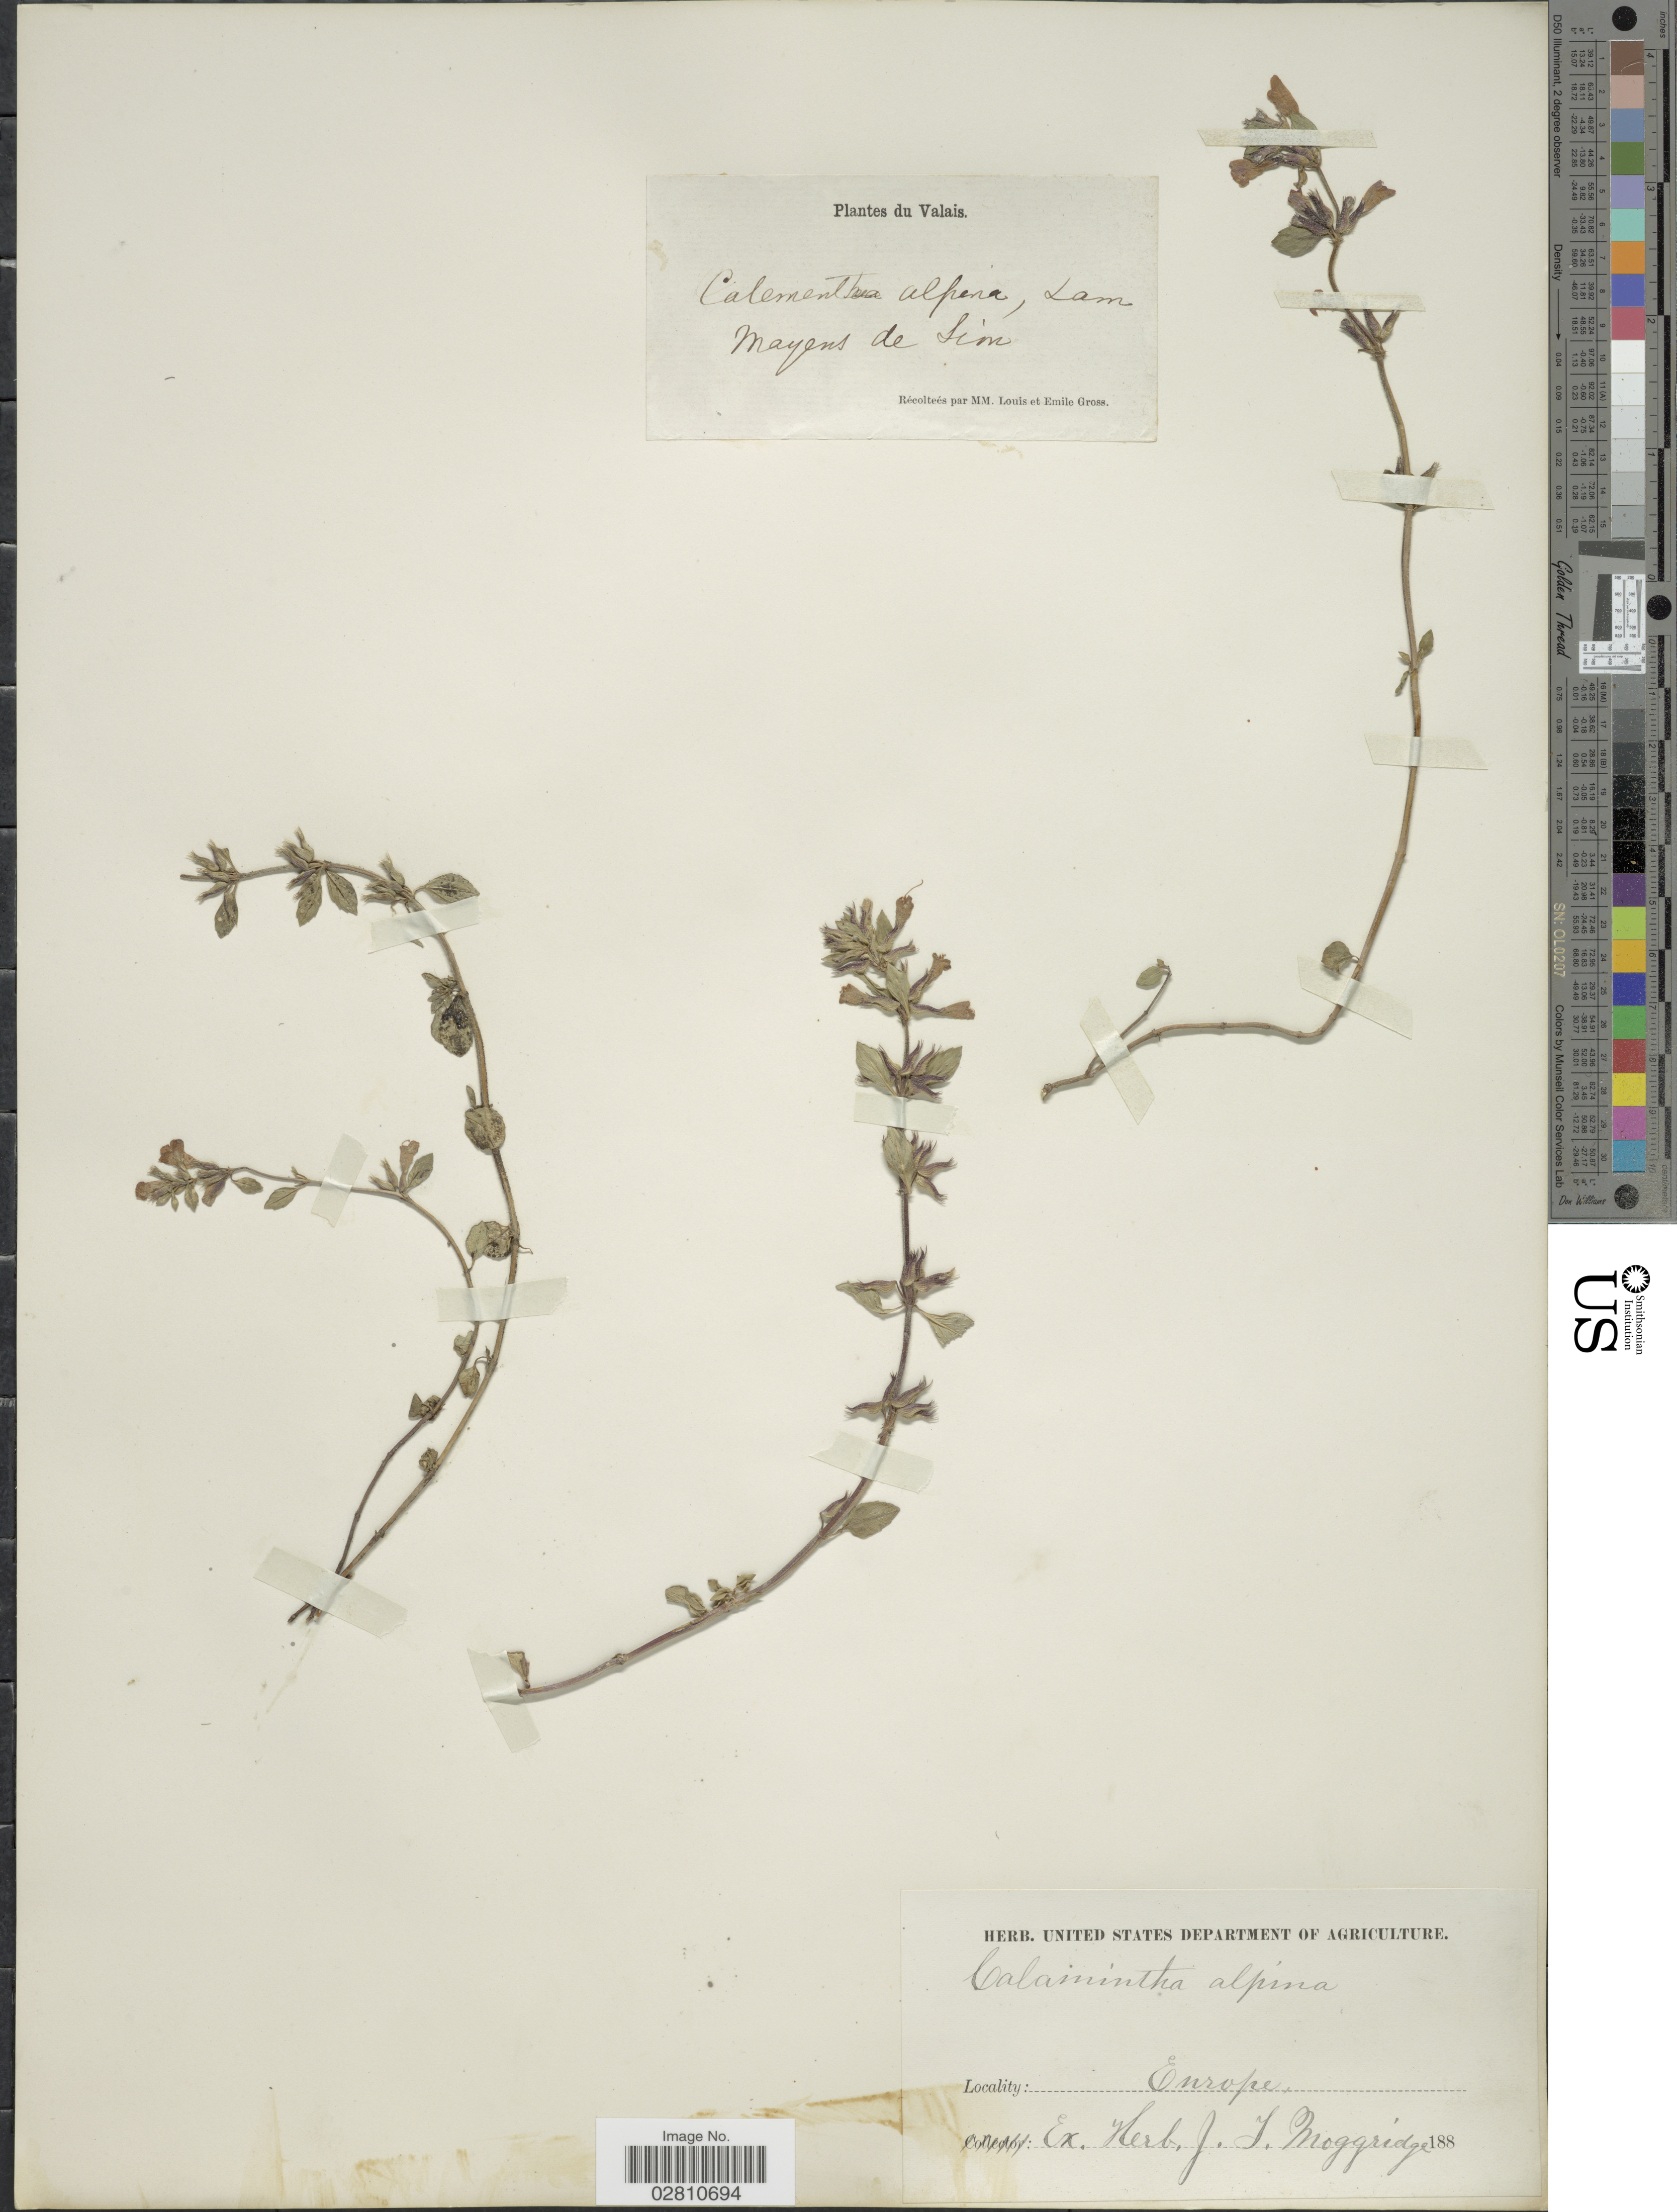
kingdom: Plantae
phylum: Tracheophyta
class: Magnoliopsida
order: Lamiales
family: Lamiaceae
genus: Clinopodium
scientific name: Clinopodium alpinum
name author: (L.) Kuntze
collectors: ex herb. J.T. Moggridge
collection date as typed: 188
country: Switzerland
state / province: Valais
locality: Mayens de Sion.